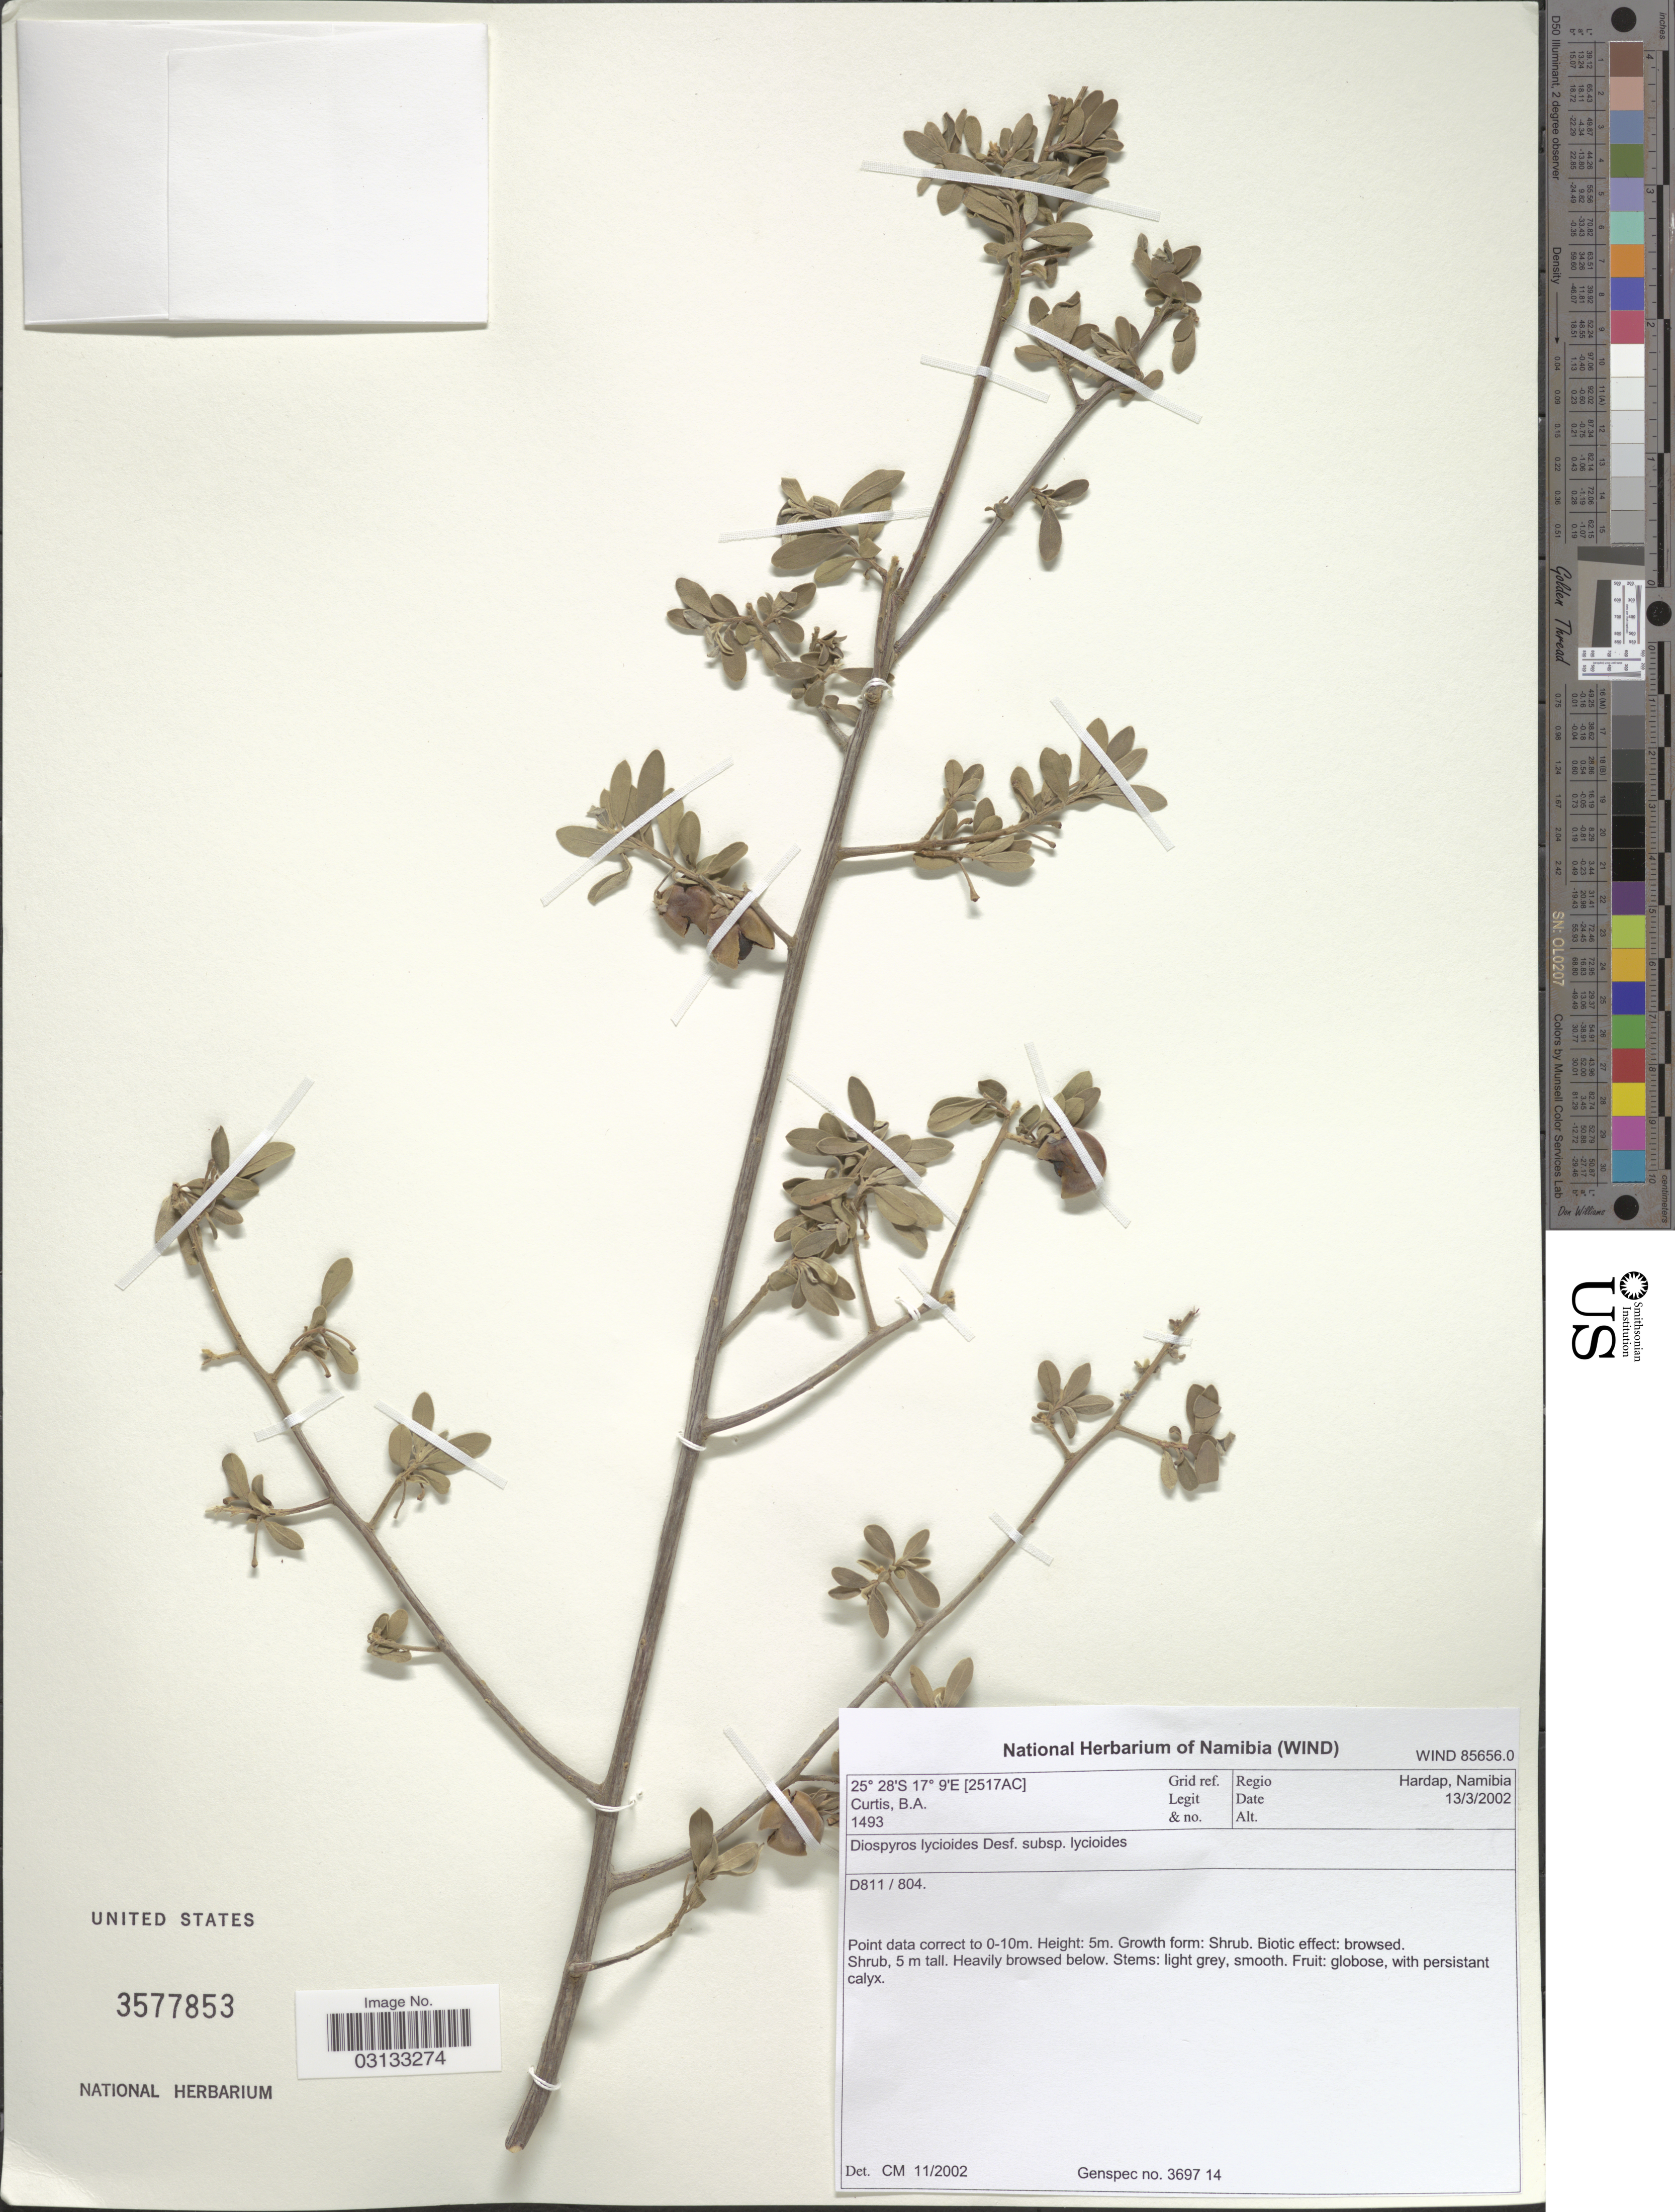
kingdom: Plantae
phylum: Tracheophyta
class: Magnoliopsida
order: Ericales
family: Ebenaceae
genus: Diospyros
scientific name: Diospyros lycioides subsp. lycioides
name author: Desf.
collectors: B. A. Curtis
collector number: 1493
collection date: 2002-03-13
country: Namibia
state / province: Hardap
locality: Grid ref. [2517AC], Regio Hardap, Namibia, D811/804.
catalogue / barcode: US 3577853